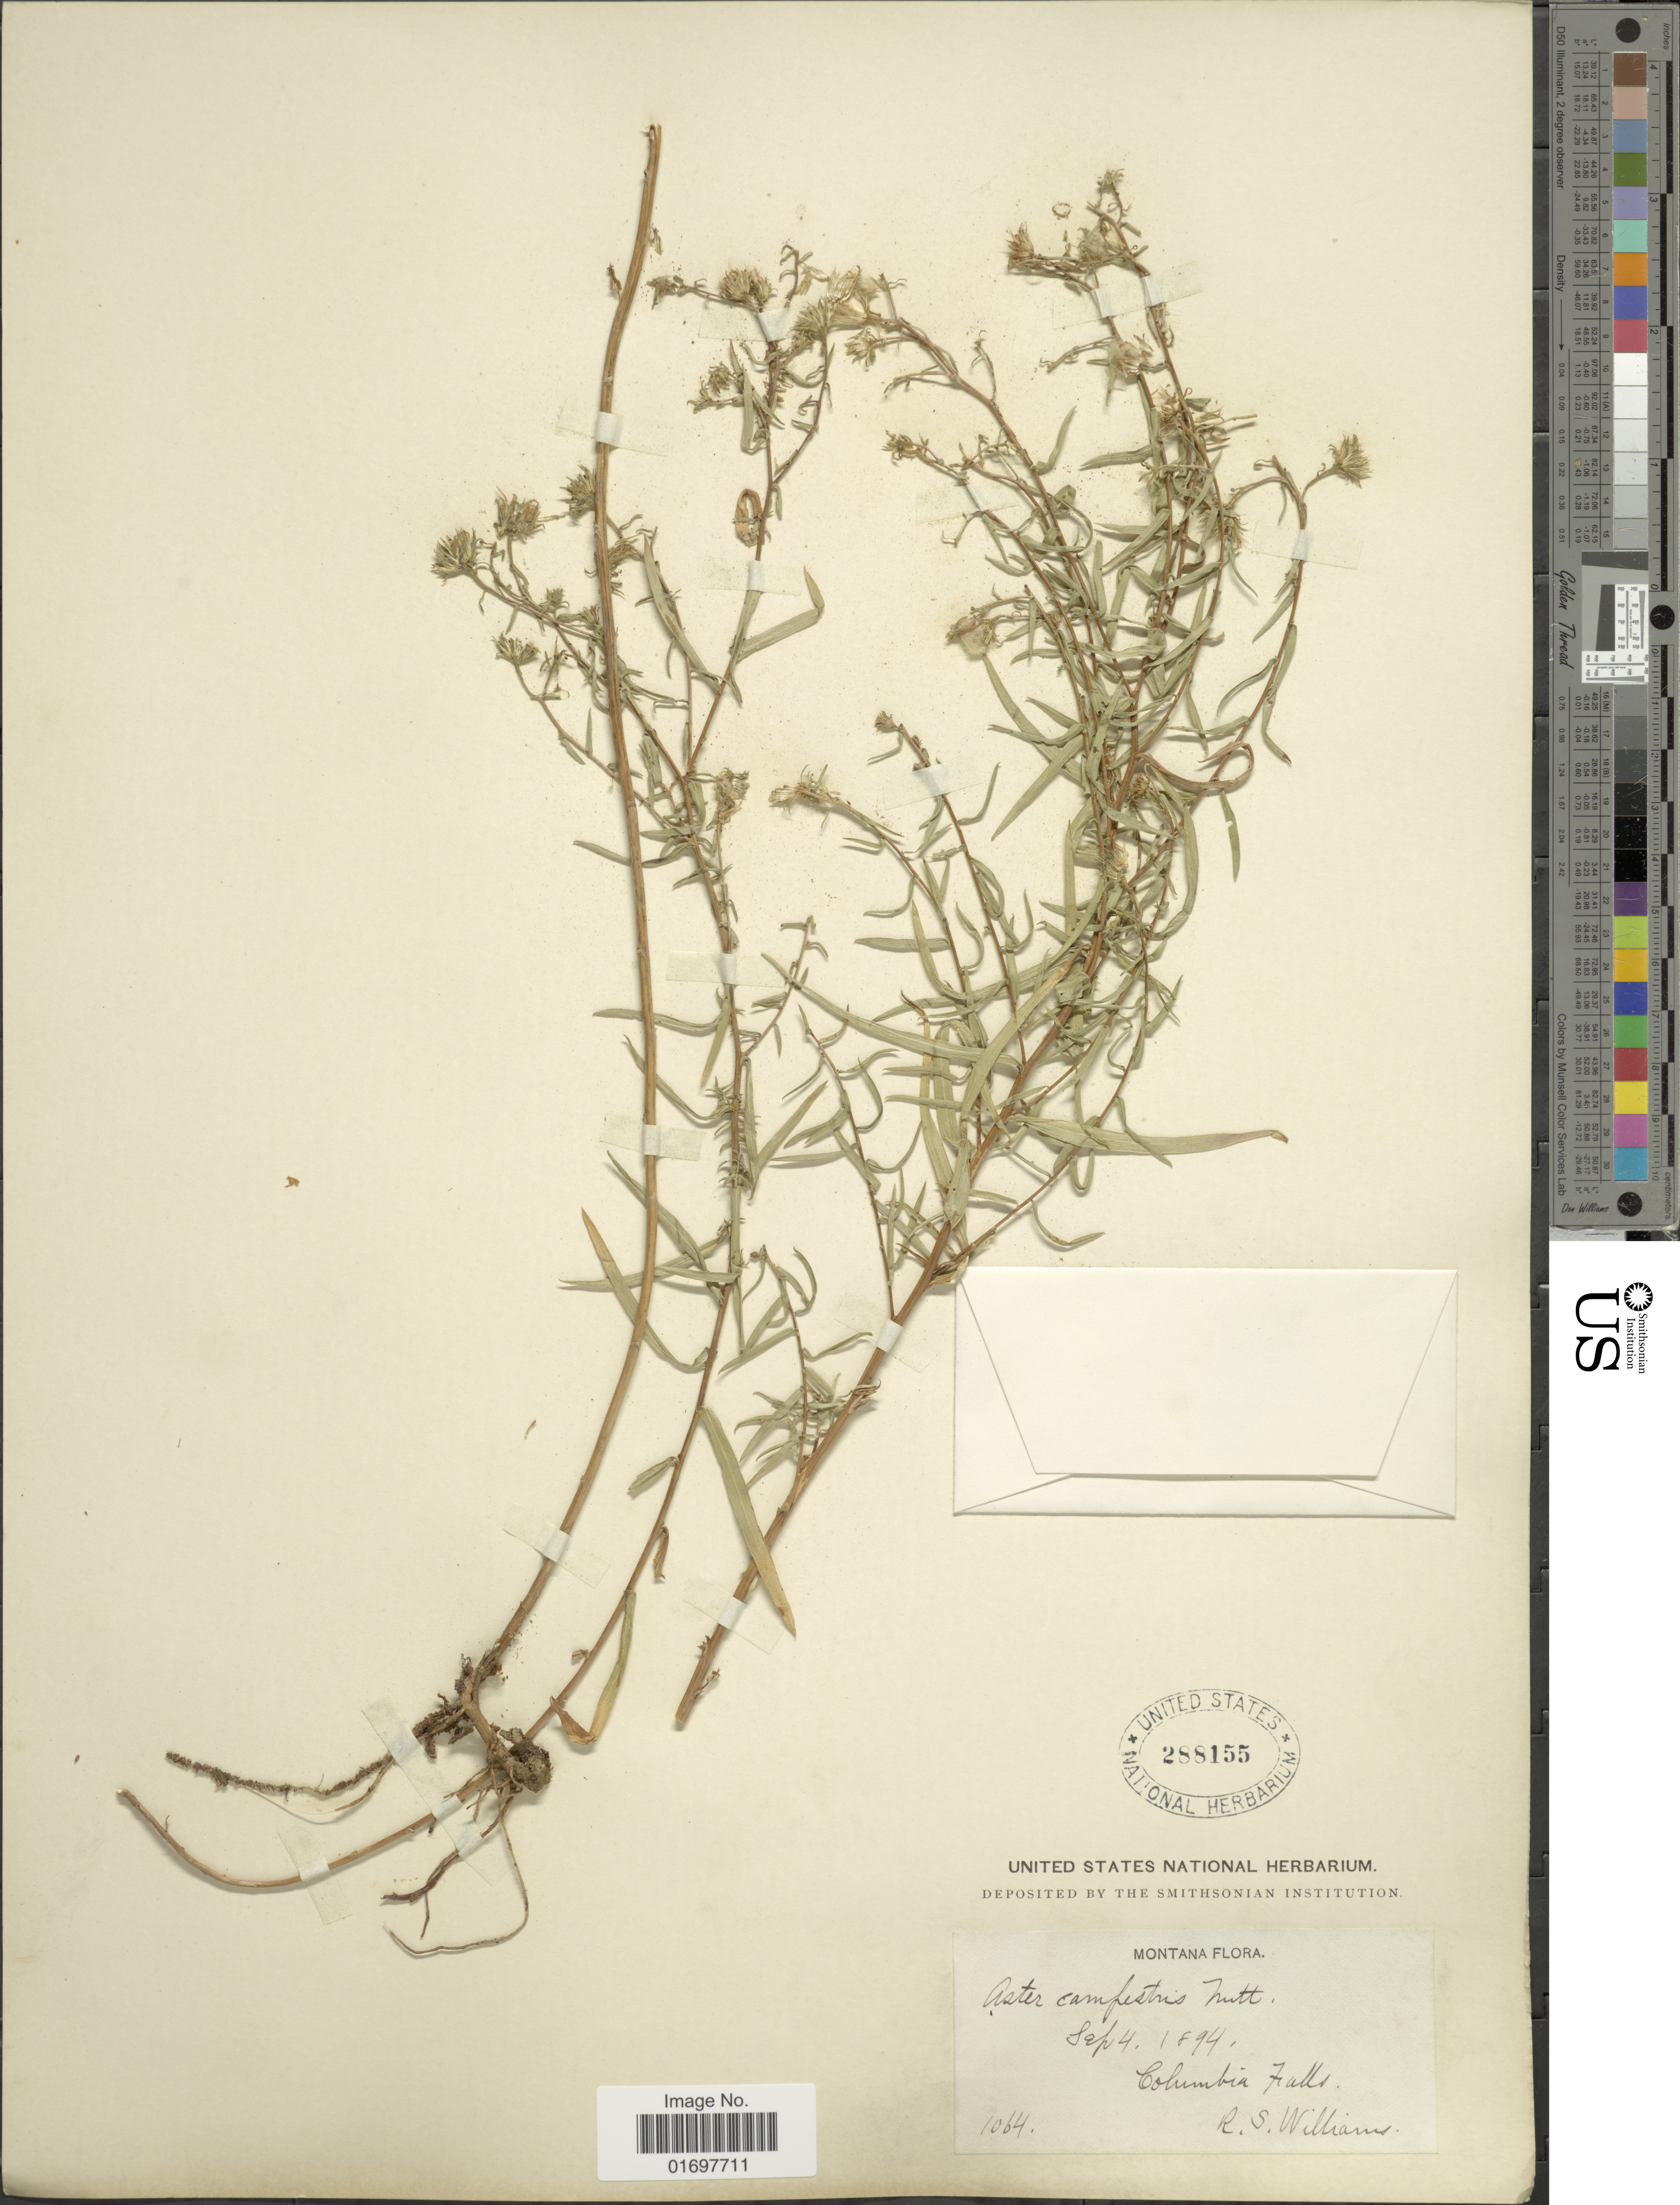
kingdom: Plantae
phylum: Tracheophyta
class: Magnoliopsida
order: Asterales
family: Asteraceae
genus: Symphyotrichum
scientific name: Symphyotrichum campestre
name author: (Nutt.) G.L. Nesom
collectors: R. S. Williams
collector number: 1064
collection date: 1894-09-04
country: United States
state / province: Montana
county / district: Flathead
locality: Columbia Falls.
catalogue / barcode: US 288155